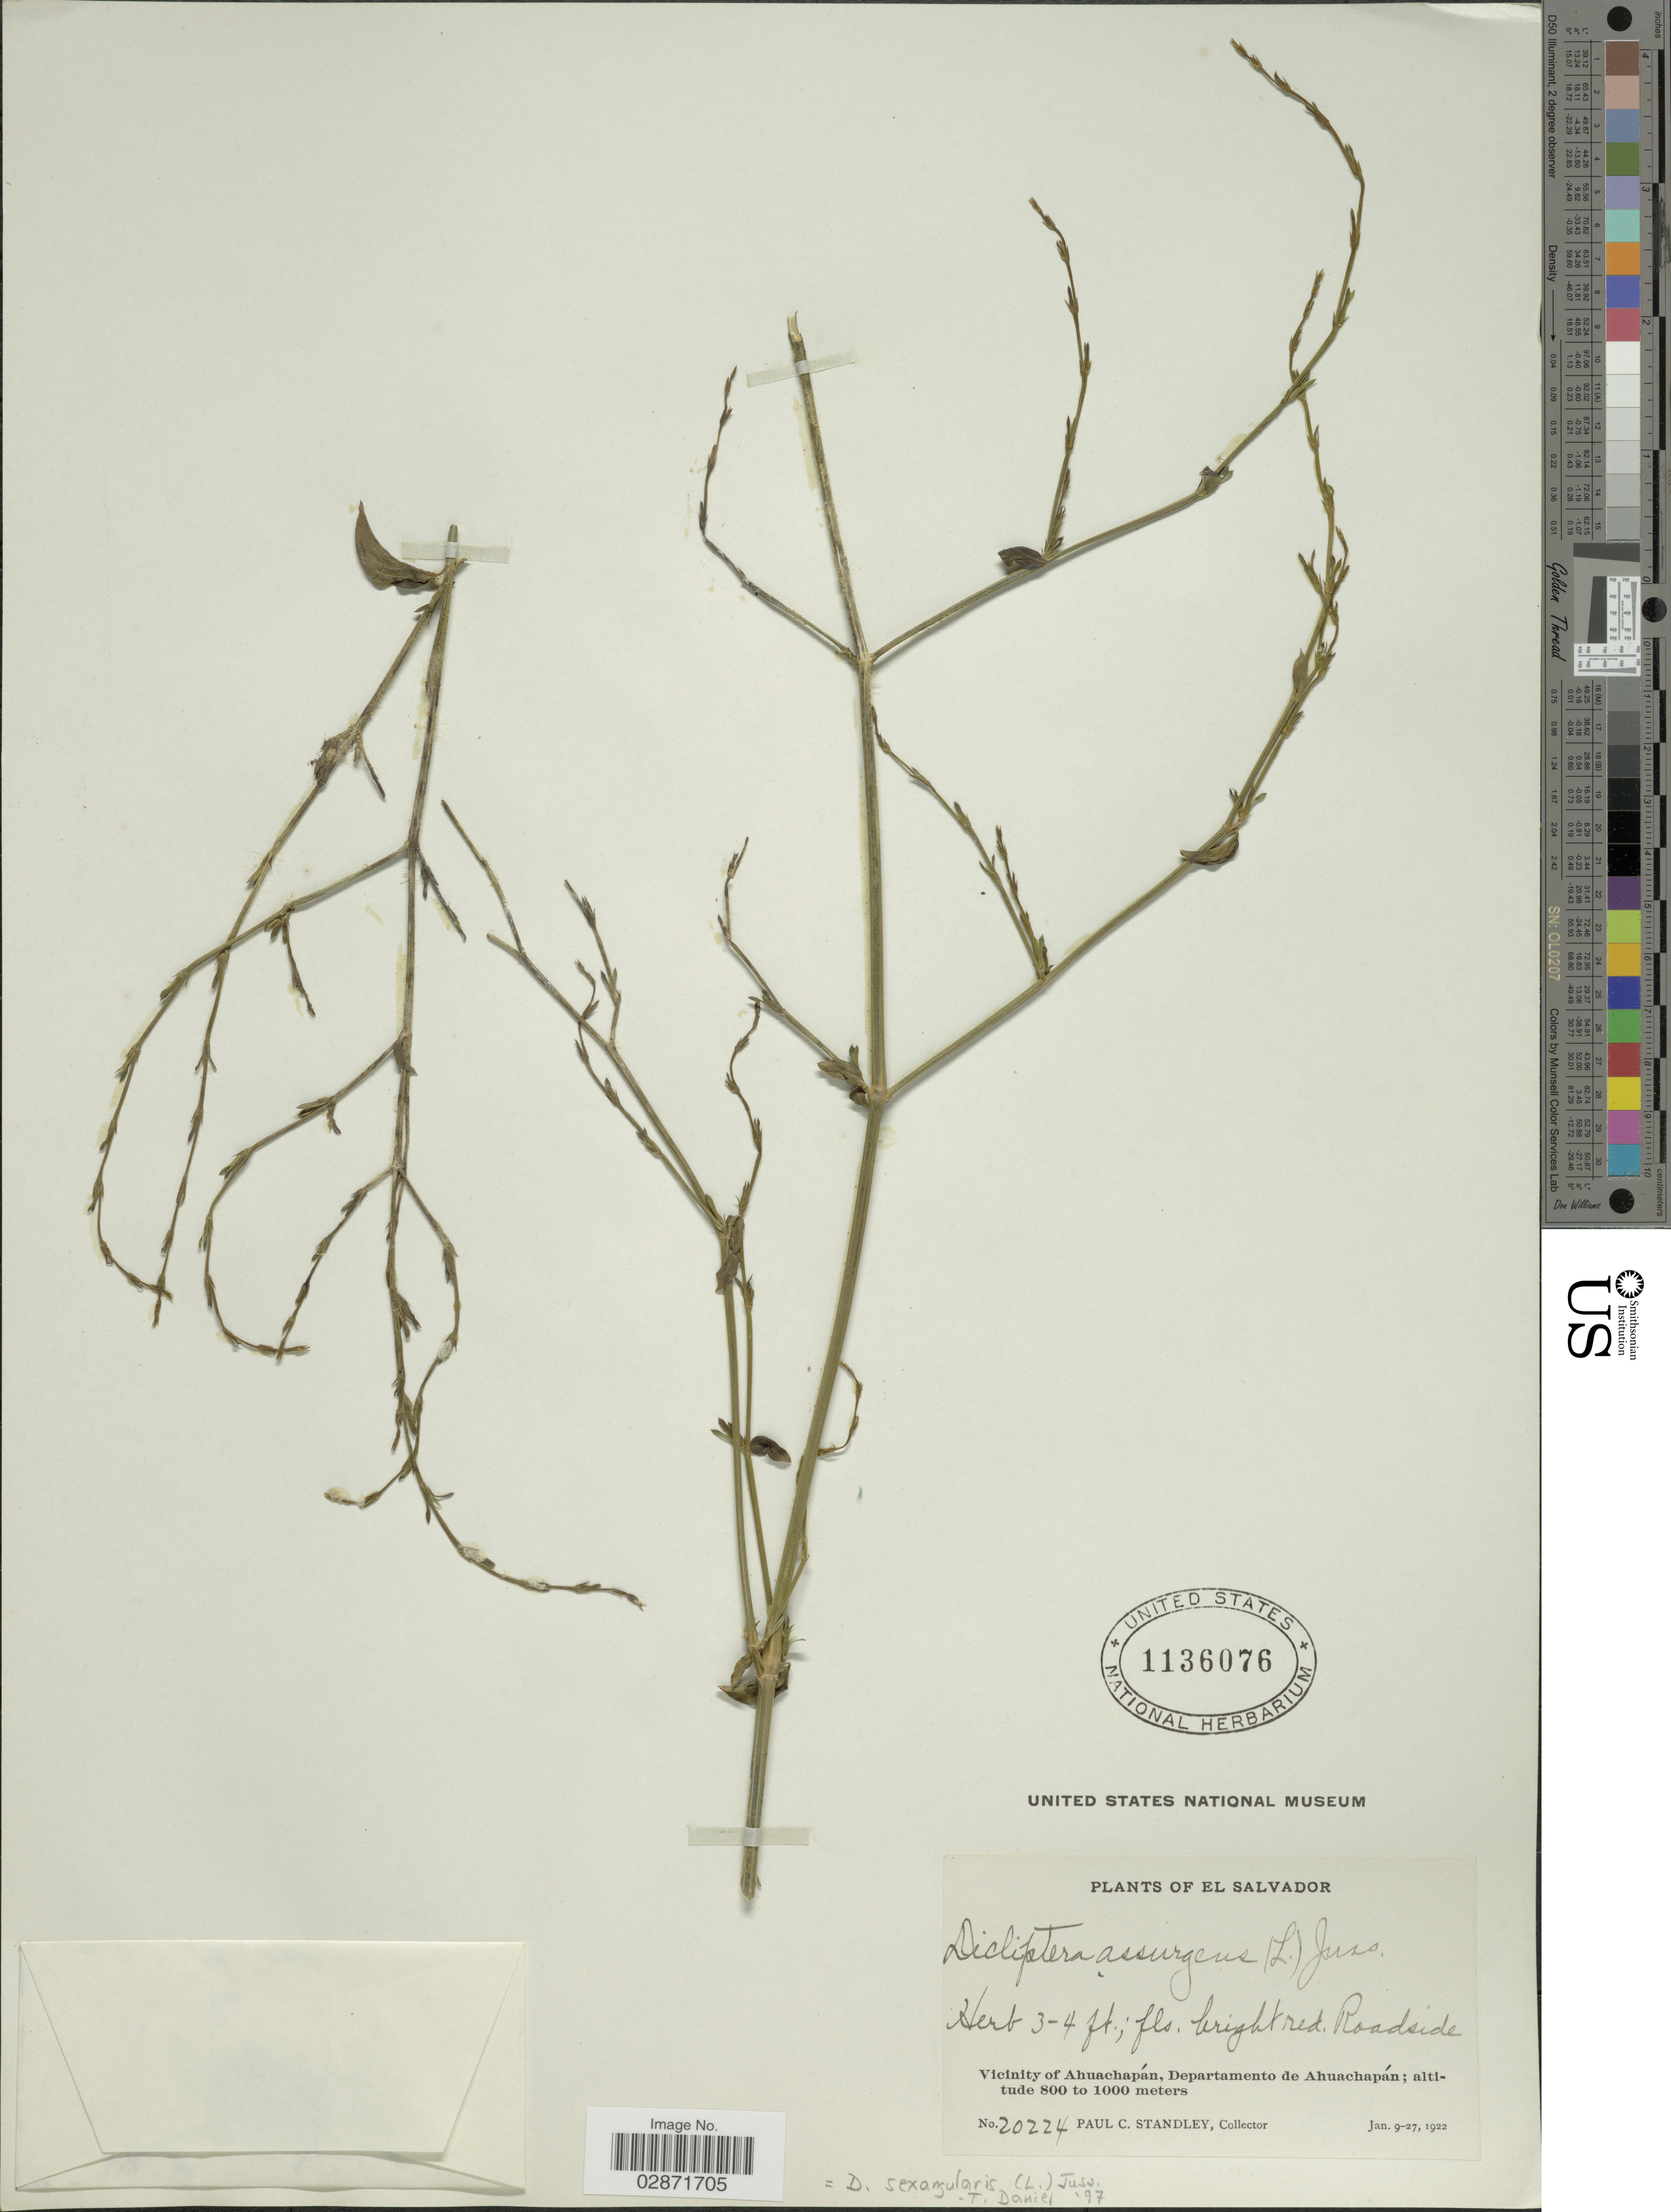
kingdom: Plantae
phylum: Tracheophyta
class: Magnoliopsida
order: Lamiales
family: Acanthaceae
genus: Dicliptera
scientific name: Dicliptera sexangularis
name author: (L.) Juss.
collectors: P. C. Standley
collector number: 20224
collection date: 1922-01-09/1922-01-27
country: El Salvador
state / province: Ahuachapan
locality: Vicinity of Ahuachapán, Departamento de Ahuachapán.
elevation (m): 800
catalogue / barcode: US 1136076